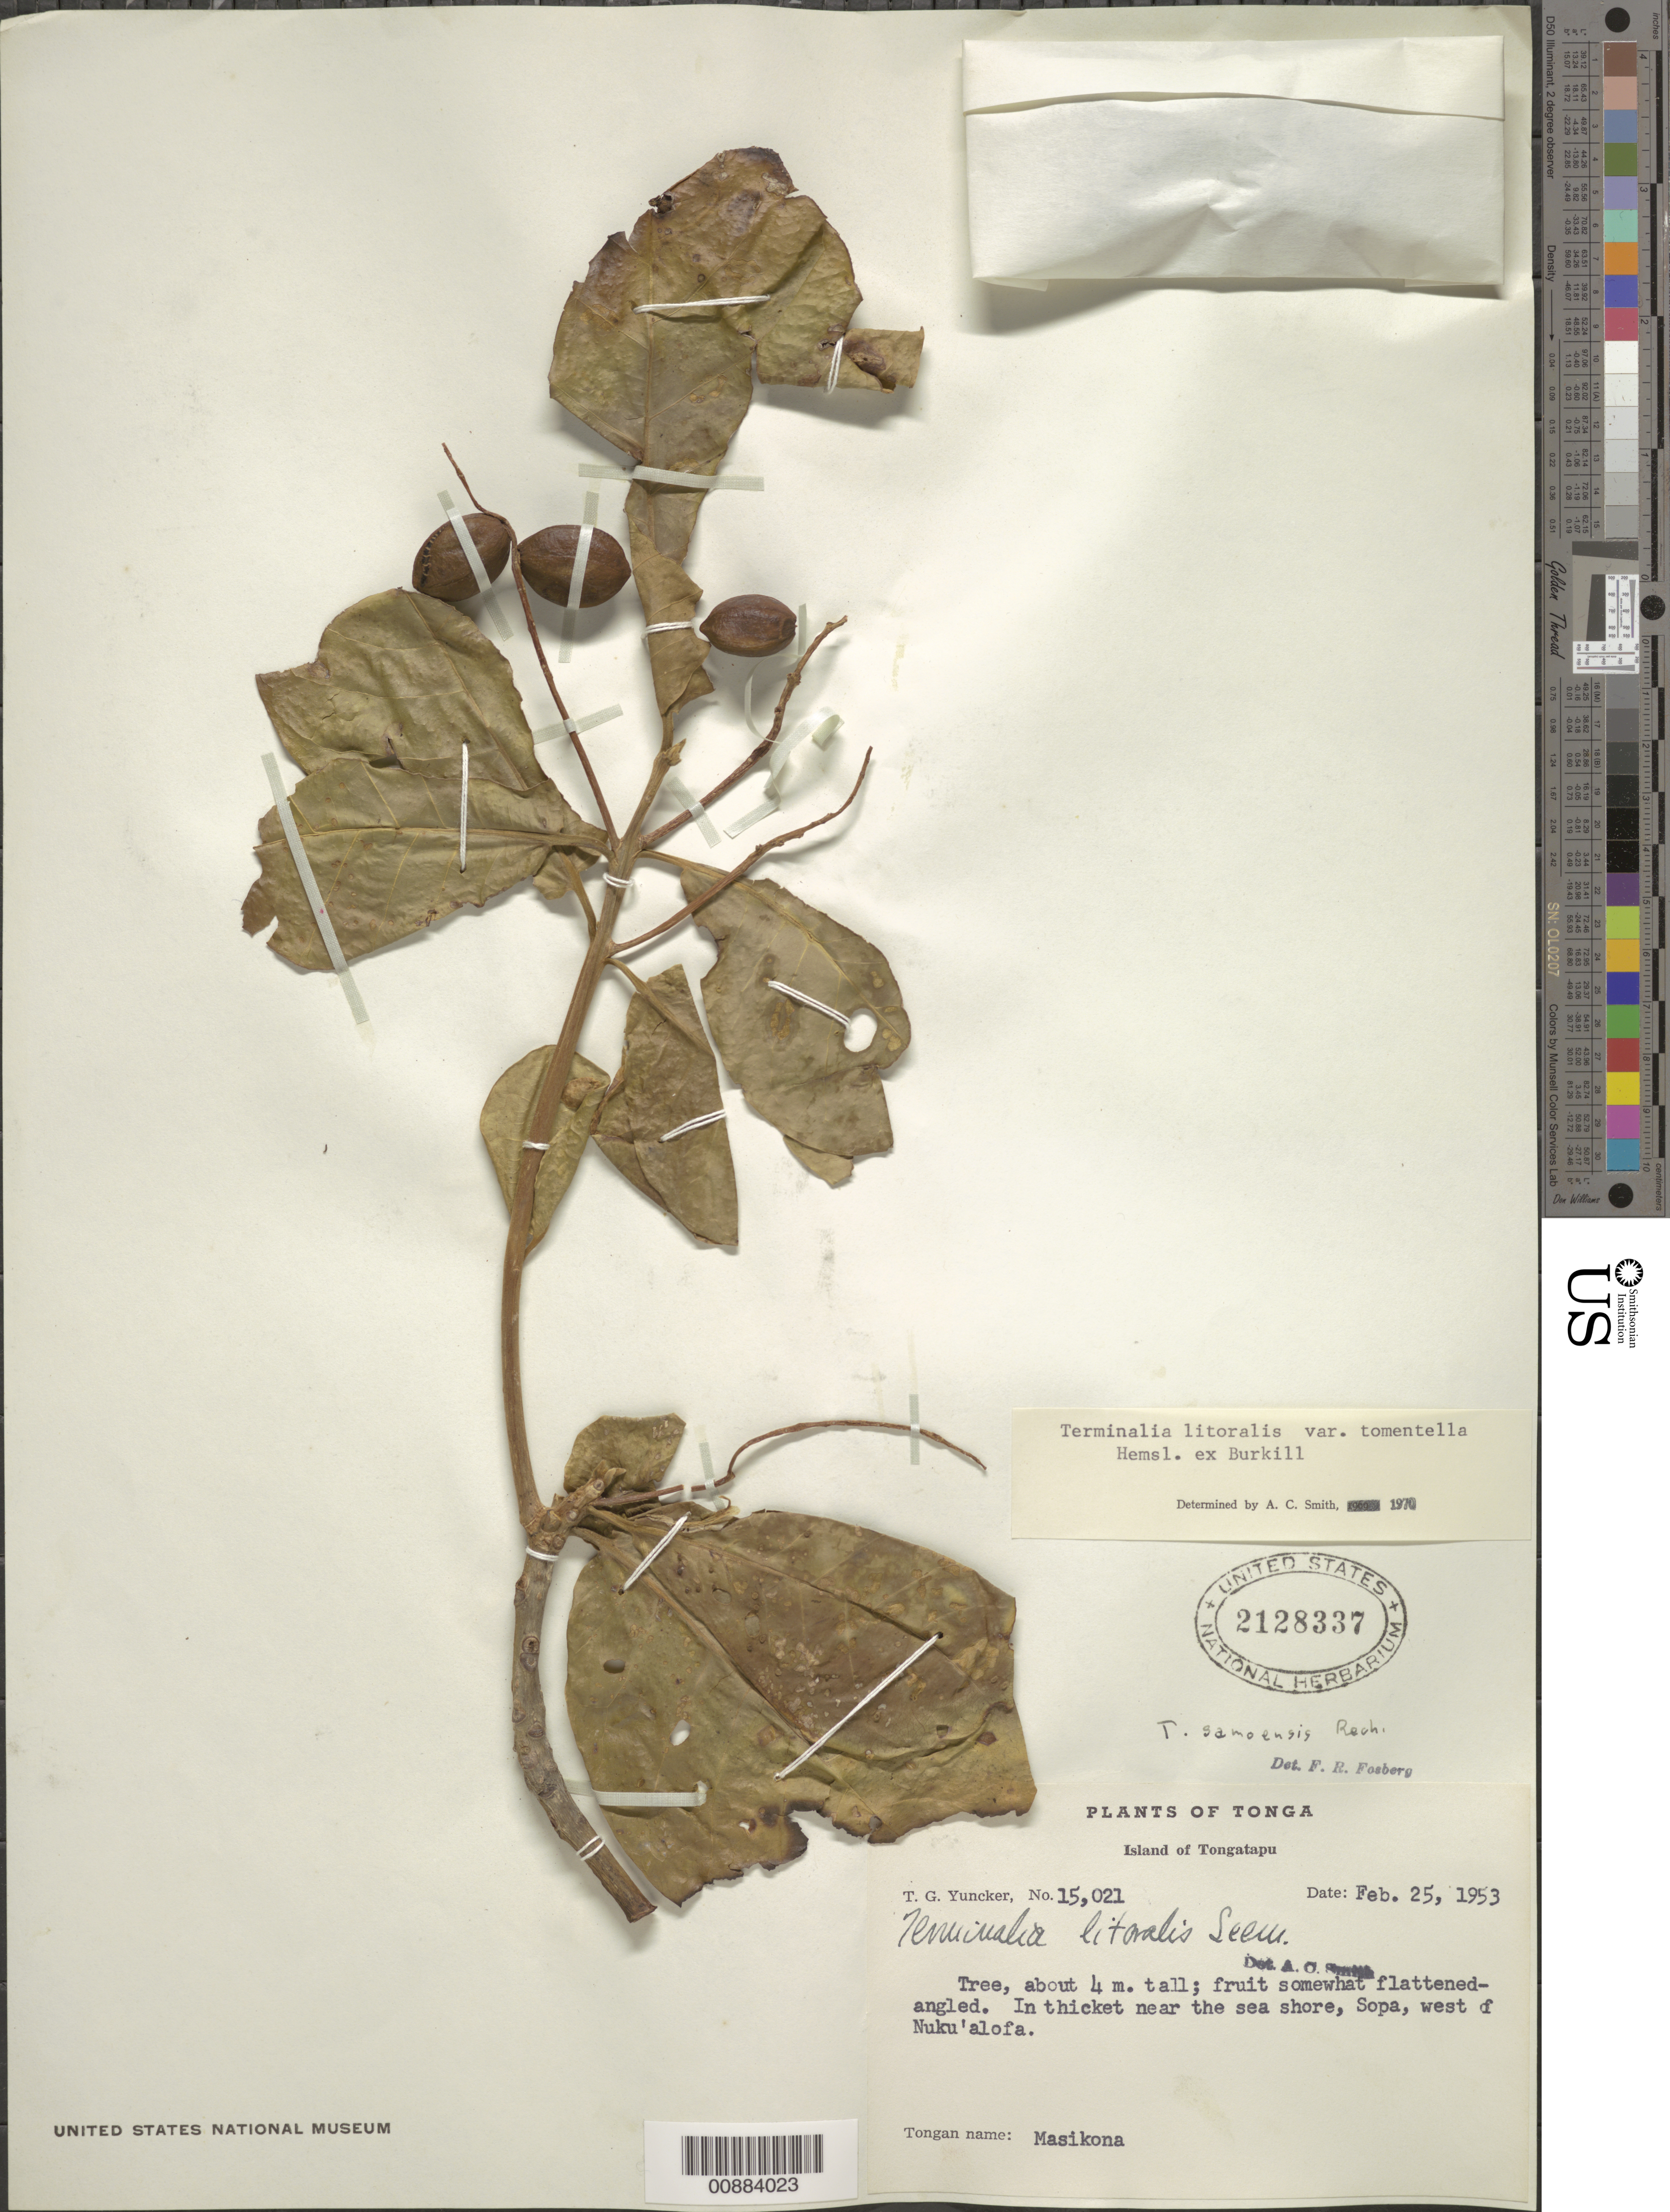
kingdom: Plantae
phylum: Tracheophyta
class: Magnoliopsida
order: Myrtales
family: Combretaceae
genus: Terminalia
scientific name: Terminalia litoralis var. tomentella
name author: Hemsl. ex Burkill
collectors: T. G. Yuncker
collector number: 15021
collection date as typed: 25 Feb 1953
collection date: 1953-02-25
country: Tonga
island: Tongatapu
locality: near sea shore, Sopa, W of Naku'alofa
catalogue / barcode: US 2128337